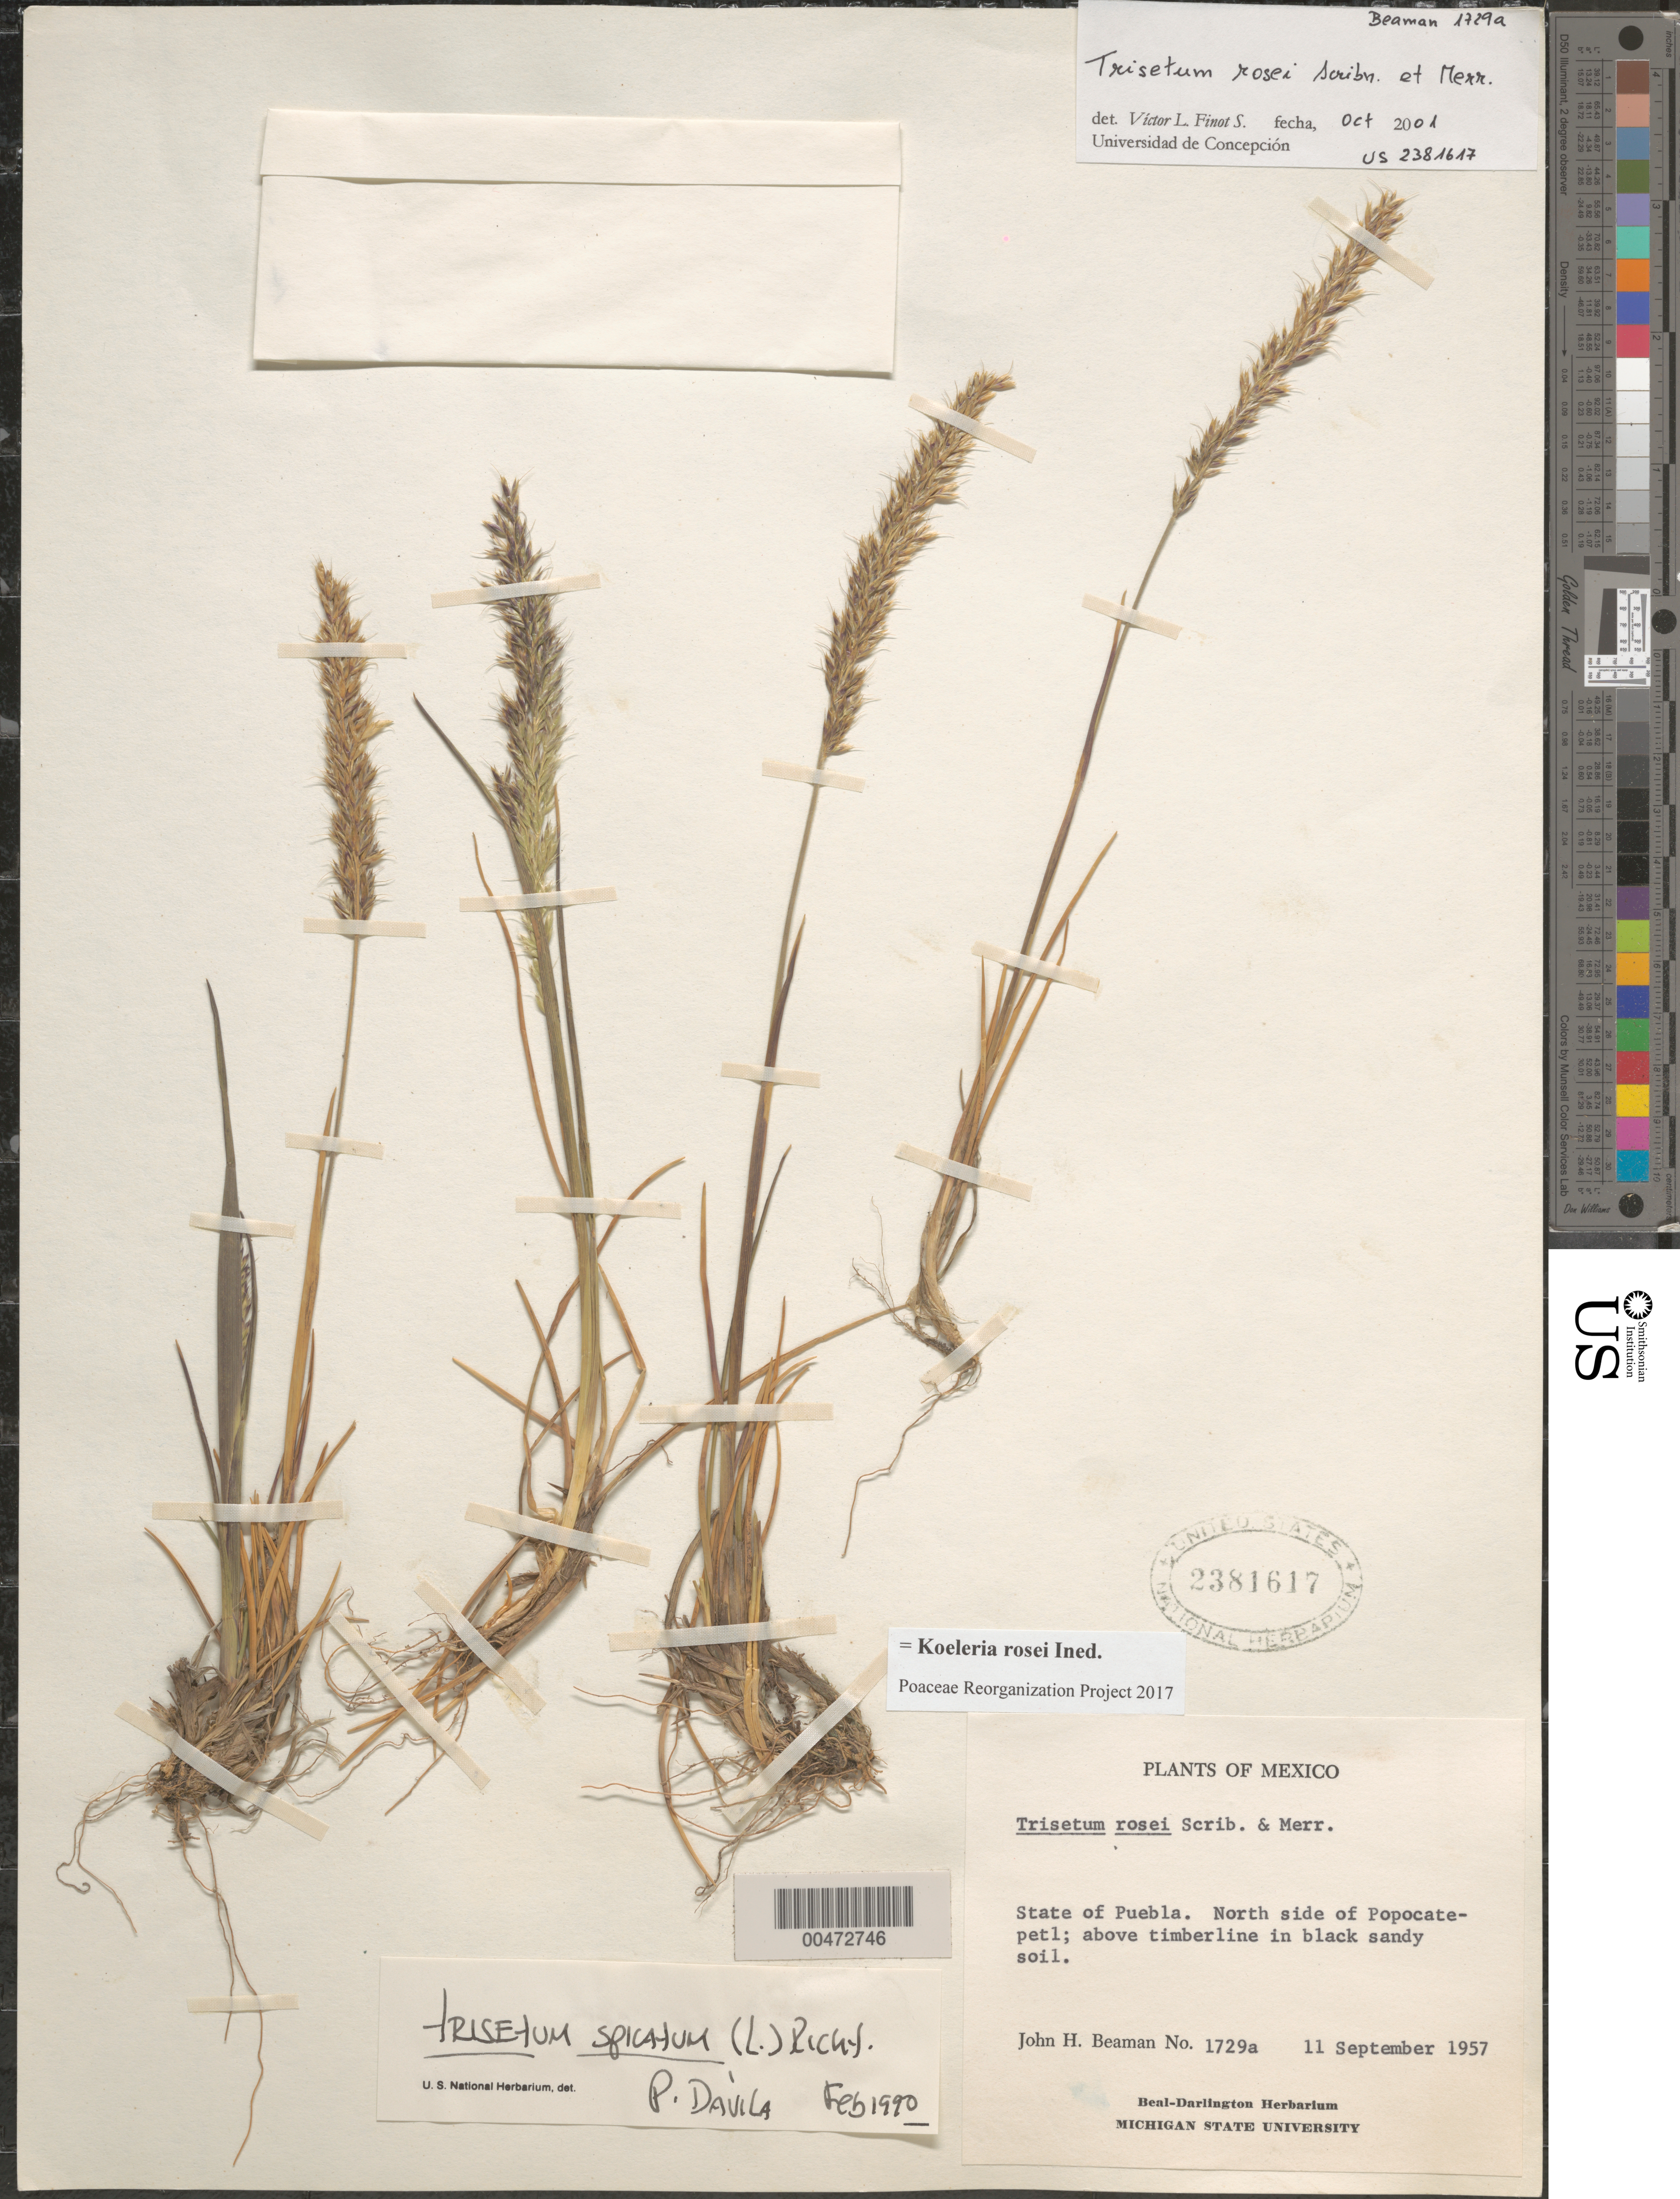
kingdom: Plantae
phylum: Tracheophyta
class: Liliopsida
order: Poales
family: Poaceae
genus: Koeleria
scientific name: Koeleria rosei ined.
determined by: Poaceae Reorganization Project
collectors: J. H. Beaman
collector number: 1729a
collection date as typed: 11 Sep 1957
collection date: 1957-09-11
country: Mexico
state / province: Puebla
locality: N side of Popocatepetl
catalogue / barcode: US 2381617